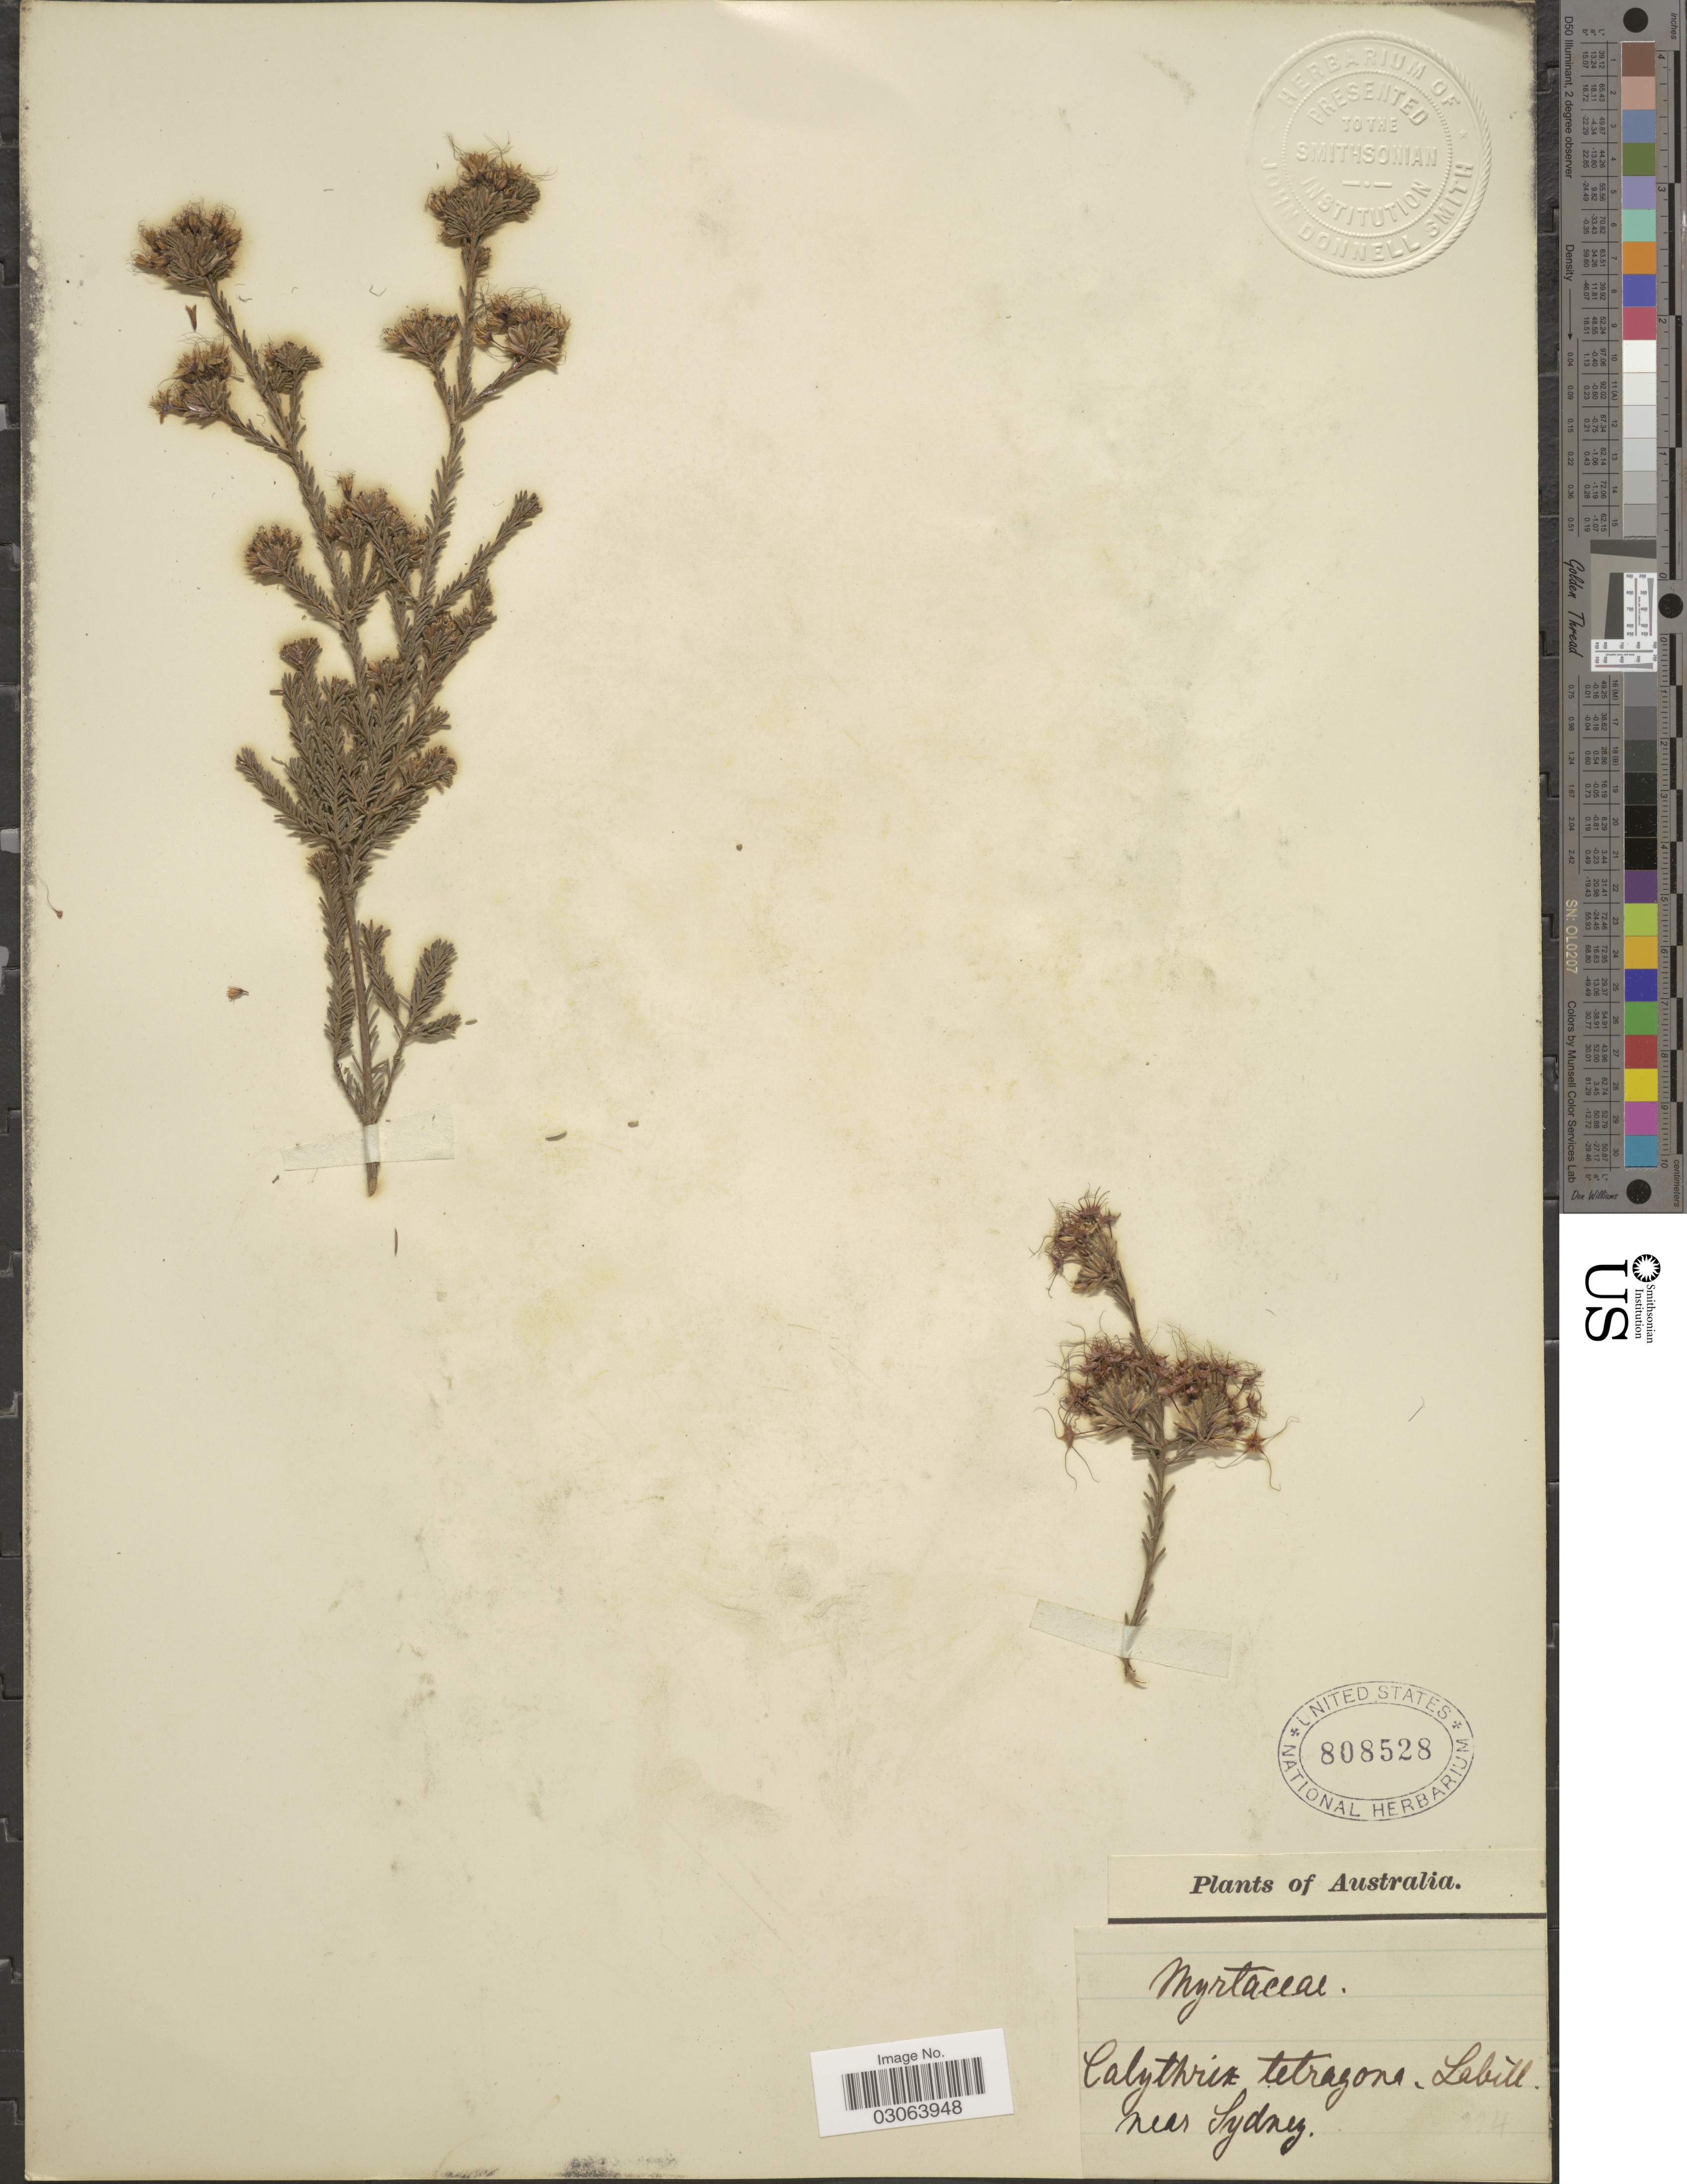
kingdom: Plantae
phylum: Tracheophyta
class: Magnoliopsida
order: Myrtales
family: Myrtaceae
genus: Calytrix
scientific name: Calytrix tetragona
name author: Labill.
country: Australia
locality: Near Sydney.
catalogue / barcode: US 808528